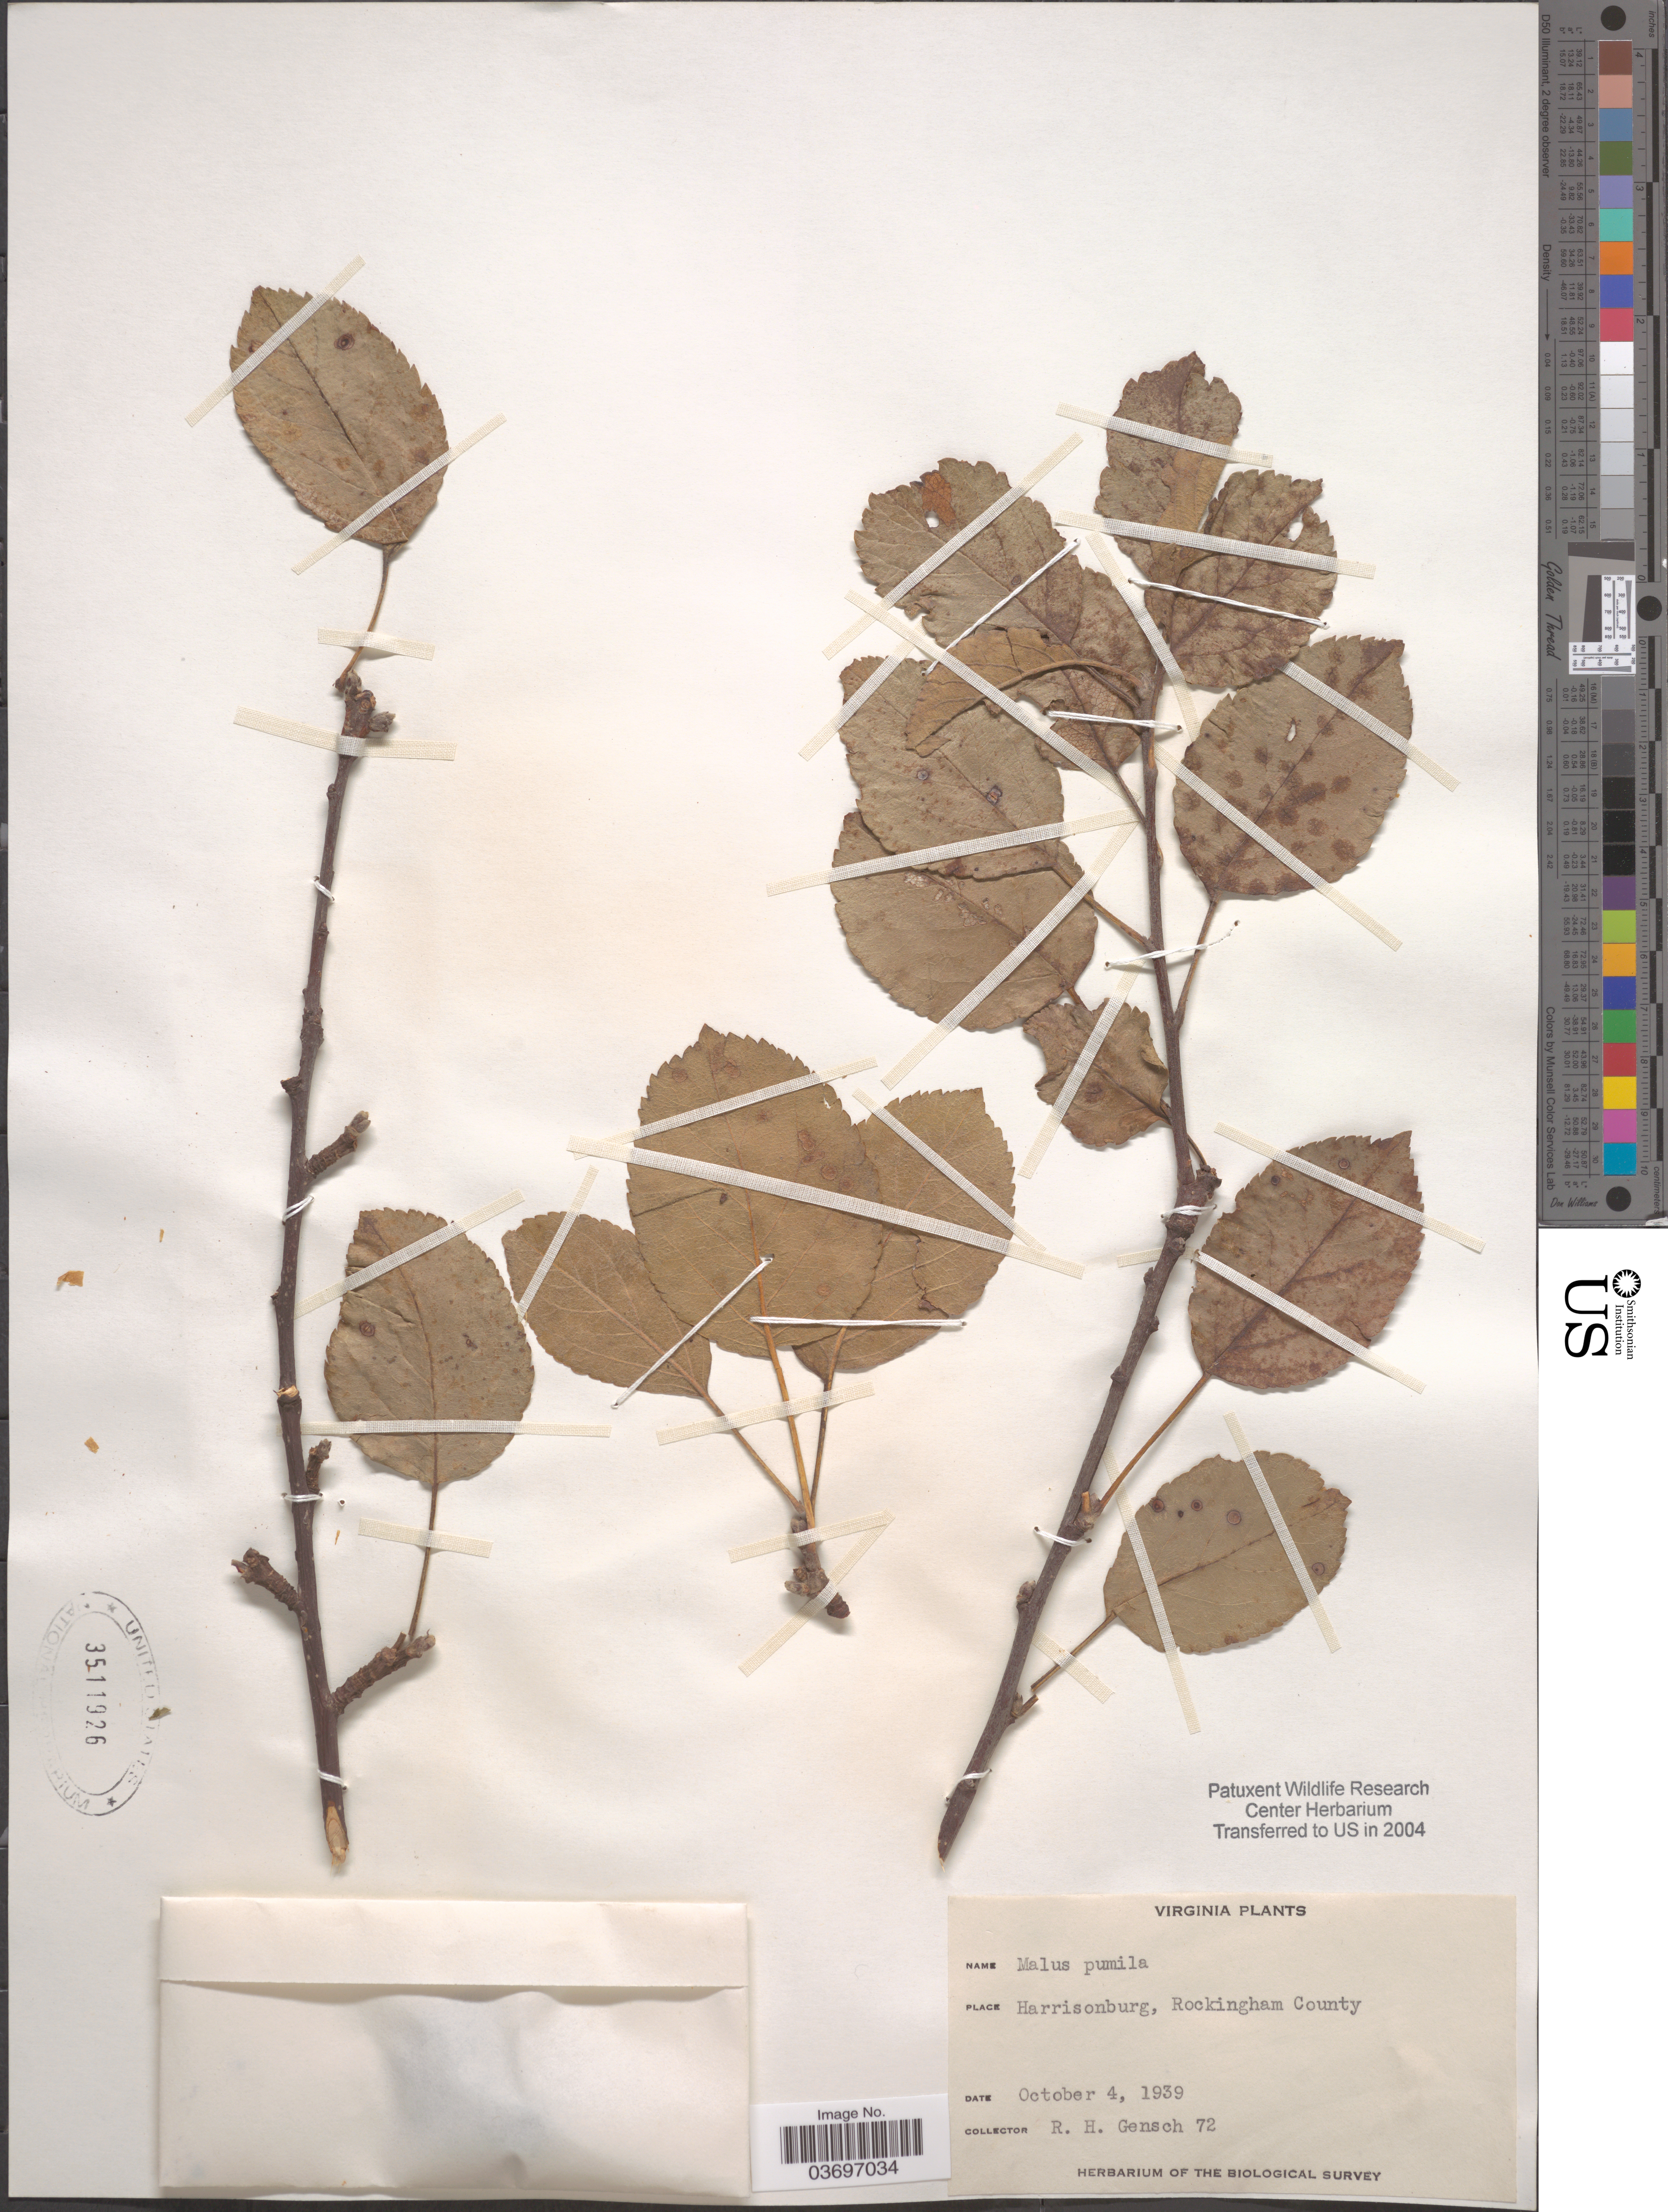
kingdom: Plantae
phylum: Tracheophyta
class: Magnoliopsida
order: Rosales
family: Rosaceae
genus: Malus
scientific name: Malus pumila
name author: Mill.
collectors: R. Gensch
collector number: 72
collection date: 1939-10-04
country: United States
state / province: Virginia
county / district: Rockingham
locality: Harrisonburg, Rockingham County.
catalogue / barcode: US 3511926